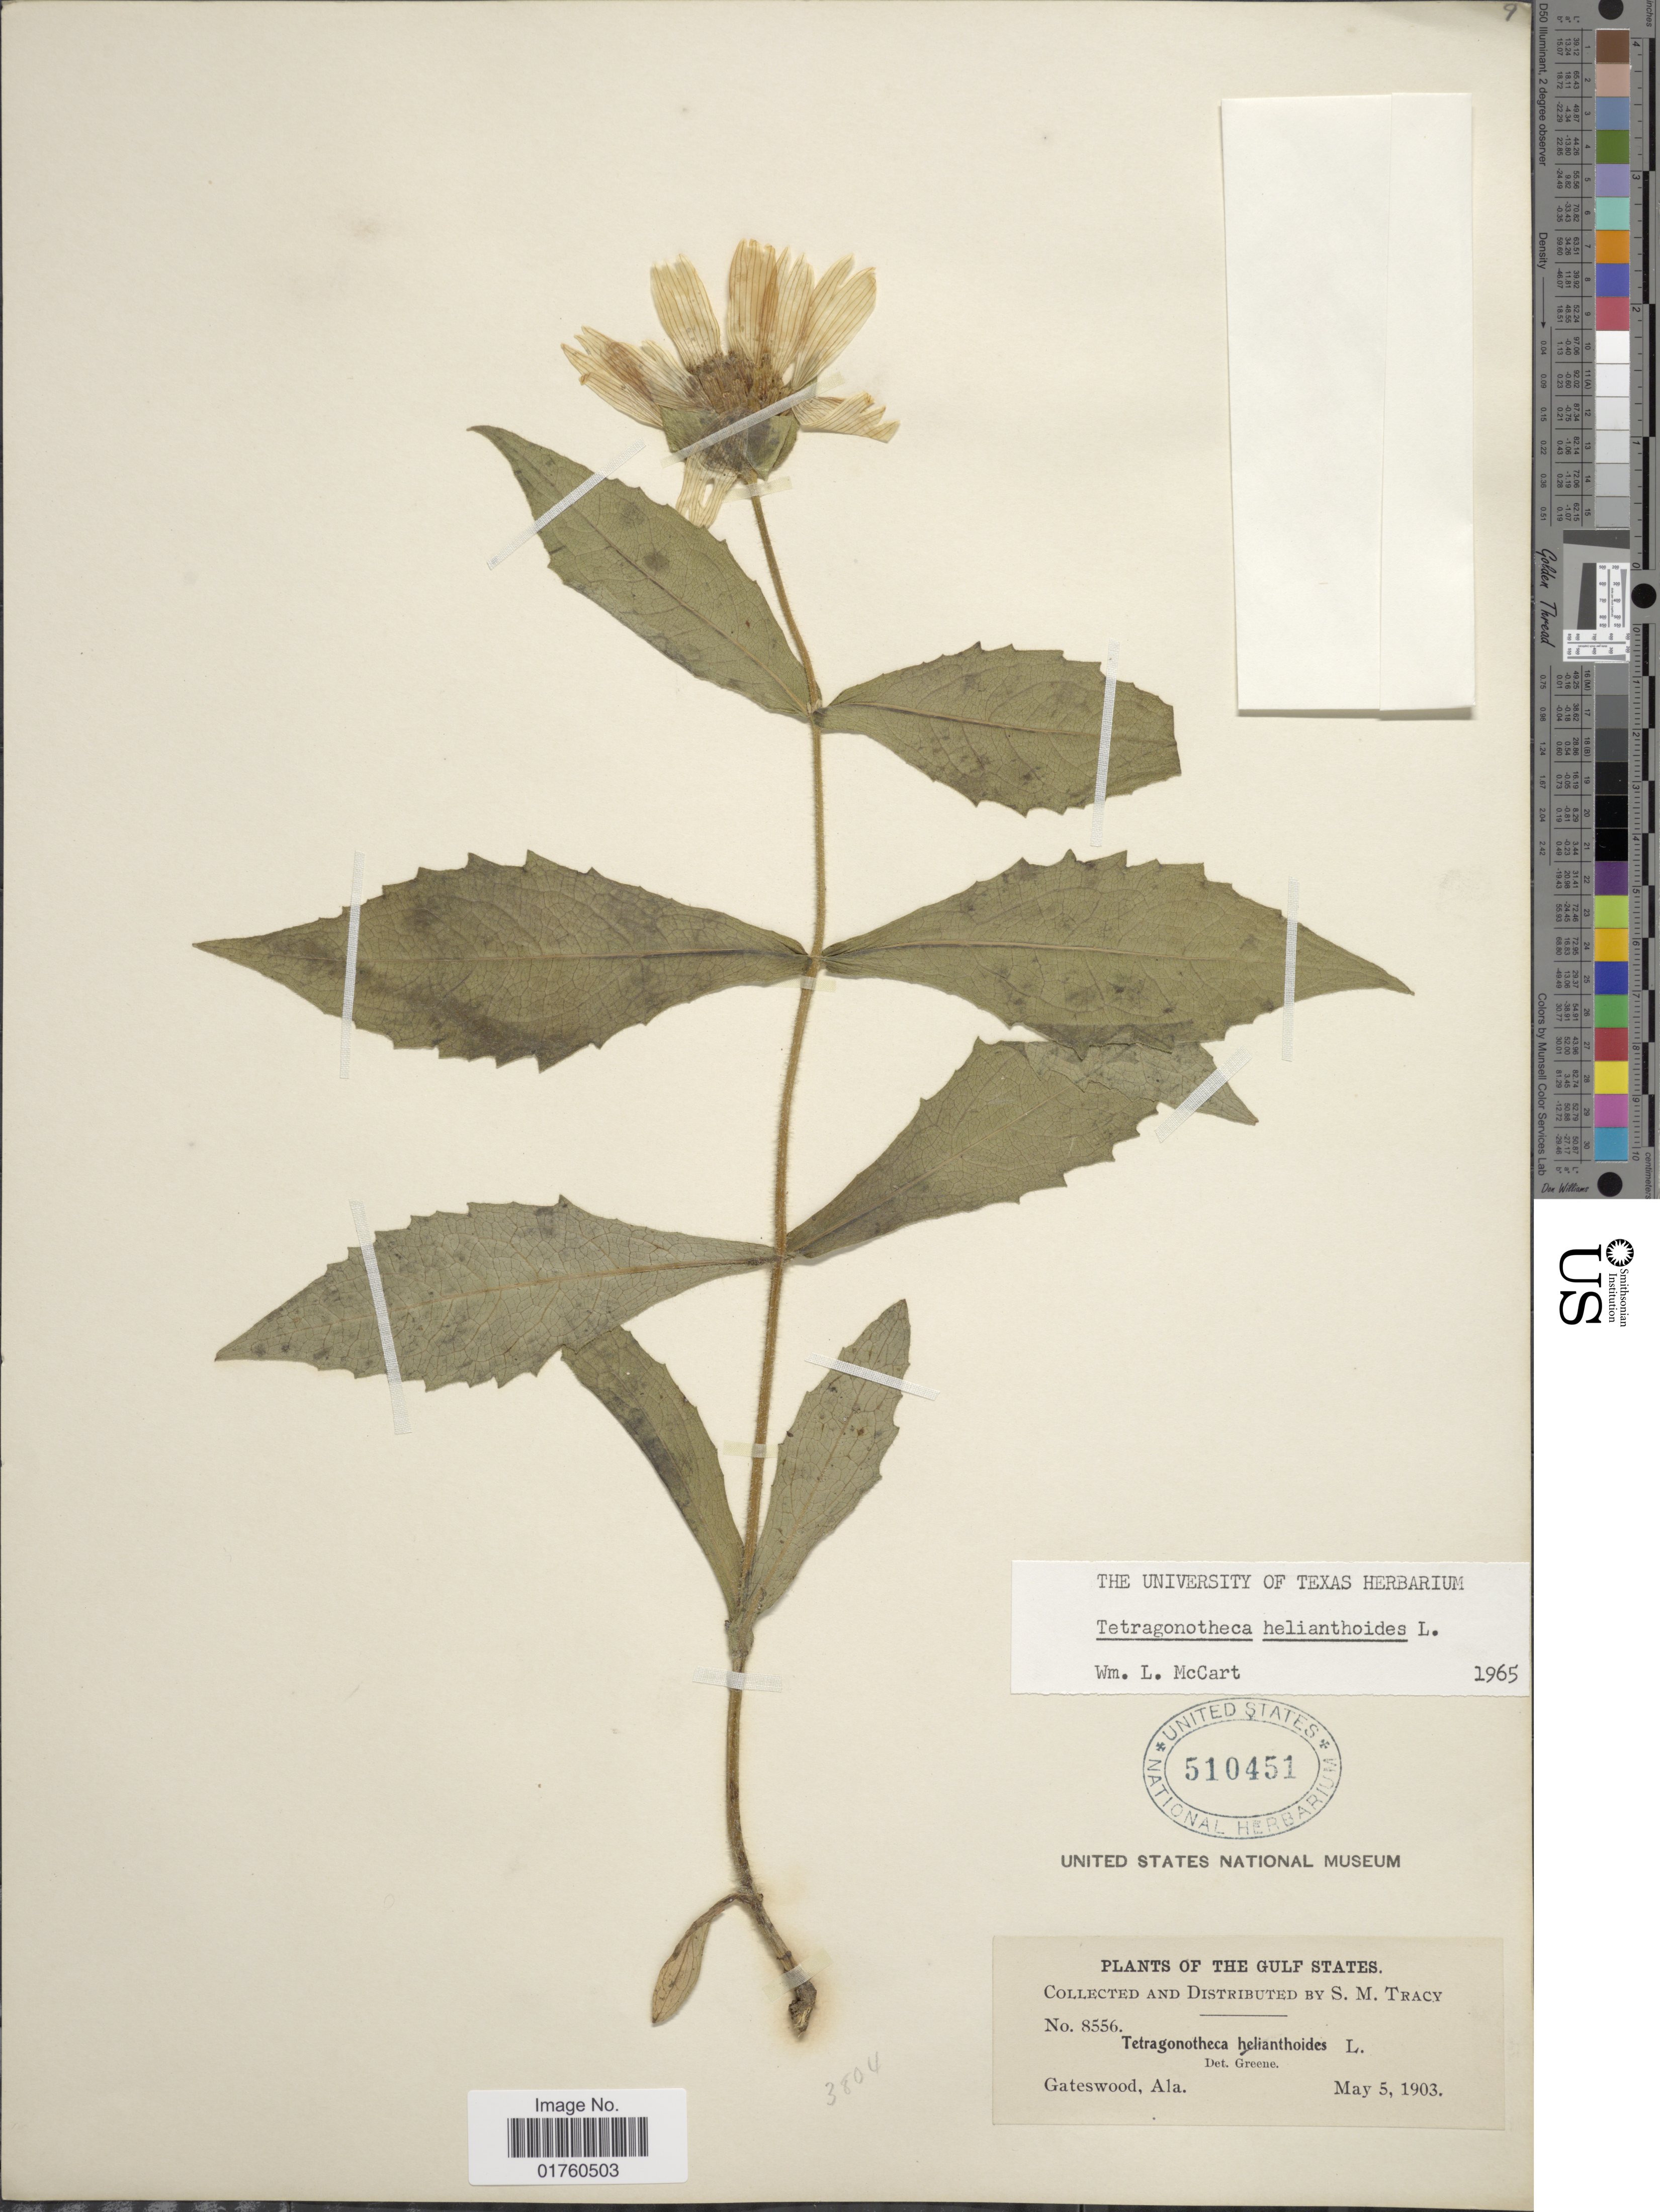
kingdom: Plantae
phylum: Tracheophyta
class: Magnoliopsida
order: Asterales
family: Asteraceae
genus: Tetragonotheca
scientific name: Tetragonotheca helianthoides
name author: L.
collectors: S. M. Tracy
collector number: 8556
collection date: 1903-05-05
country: United States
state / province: Alabama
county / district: Baldwin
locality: Gateswood, The Gulf States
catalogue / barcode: US 510451